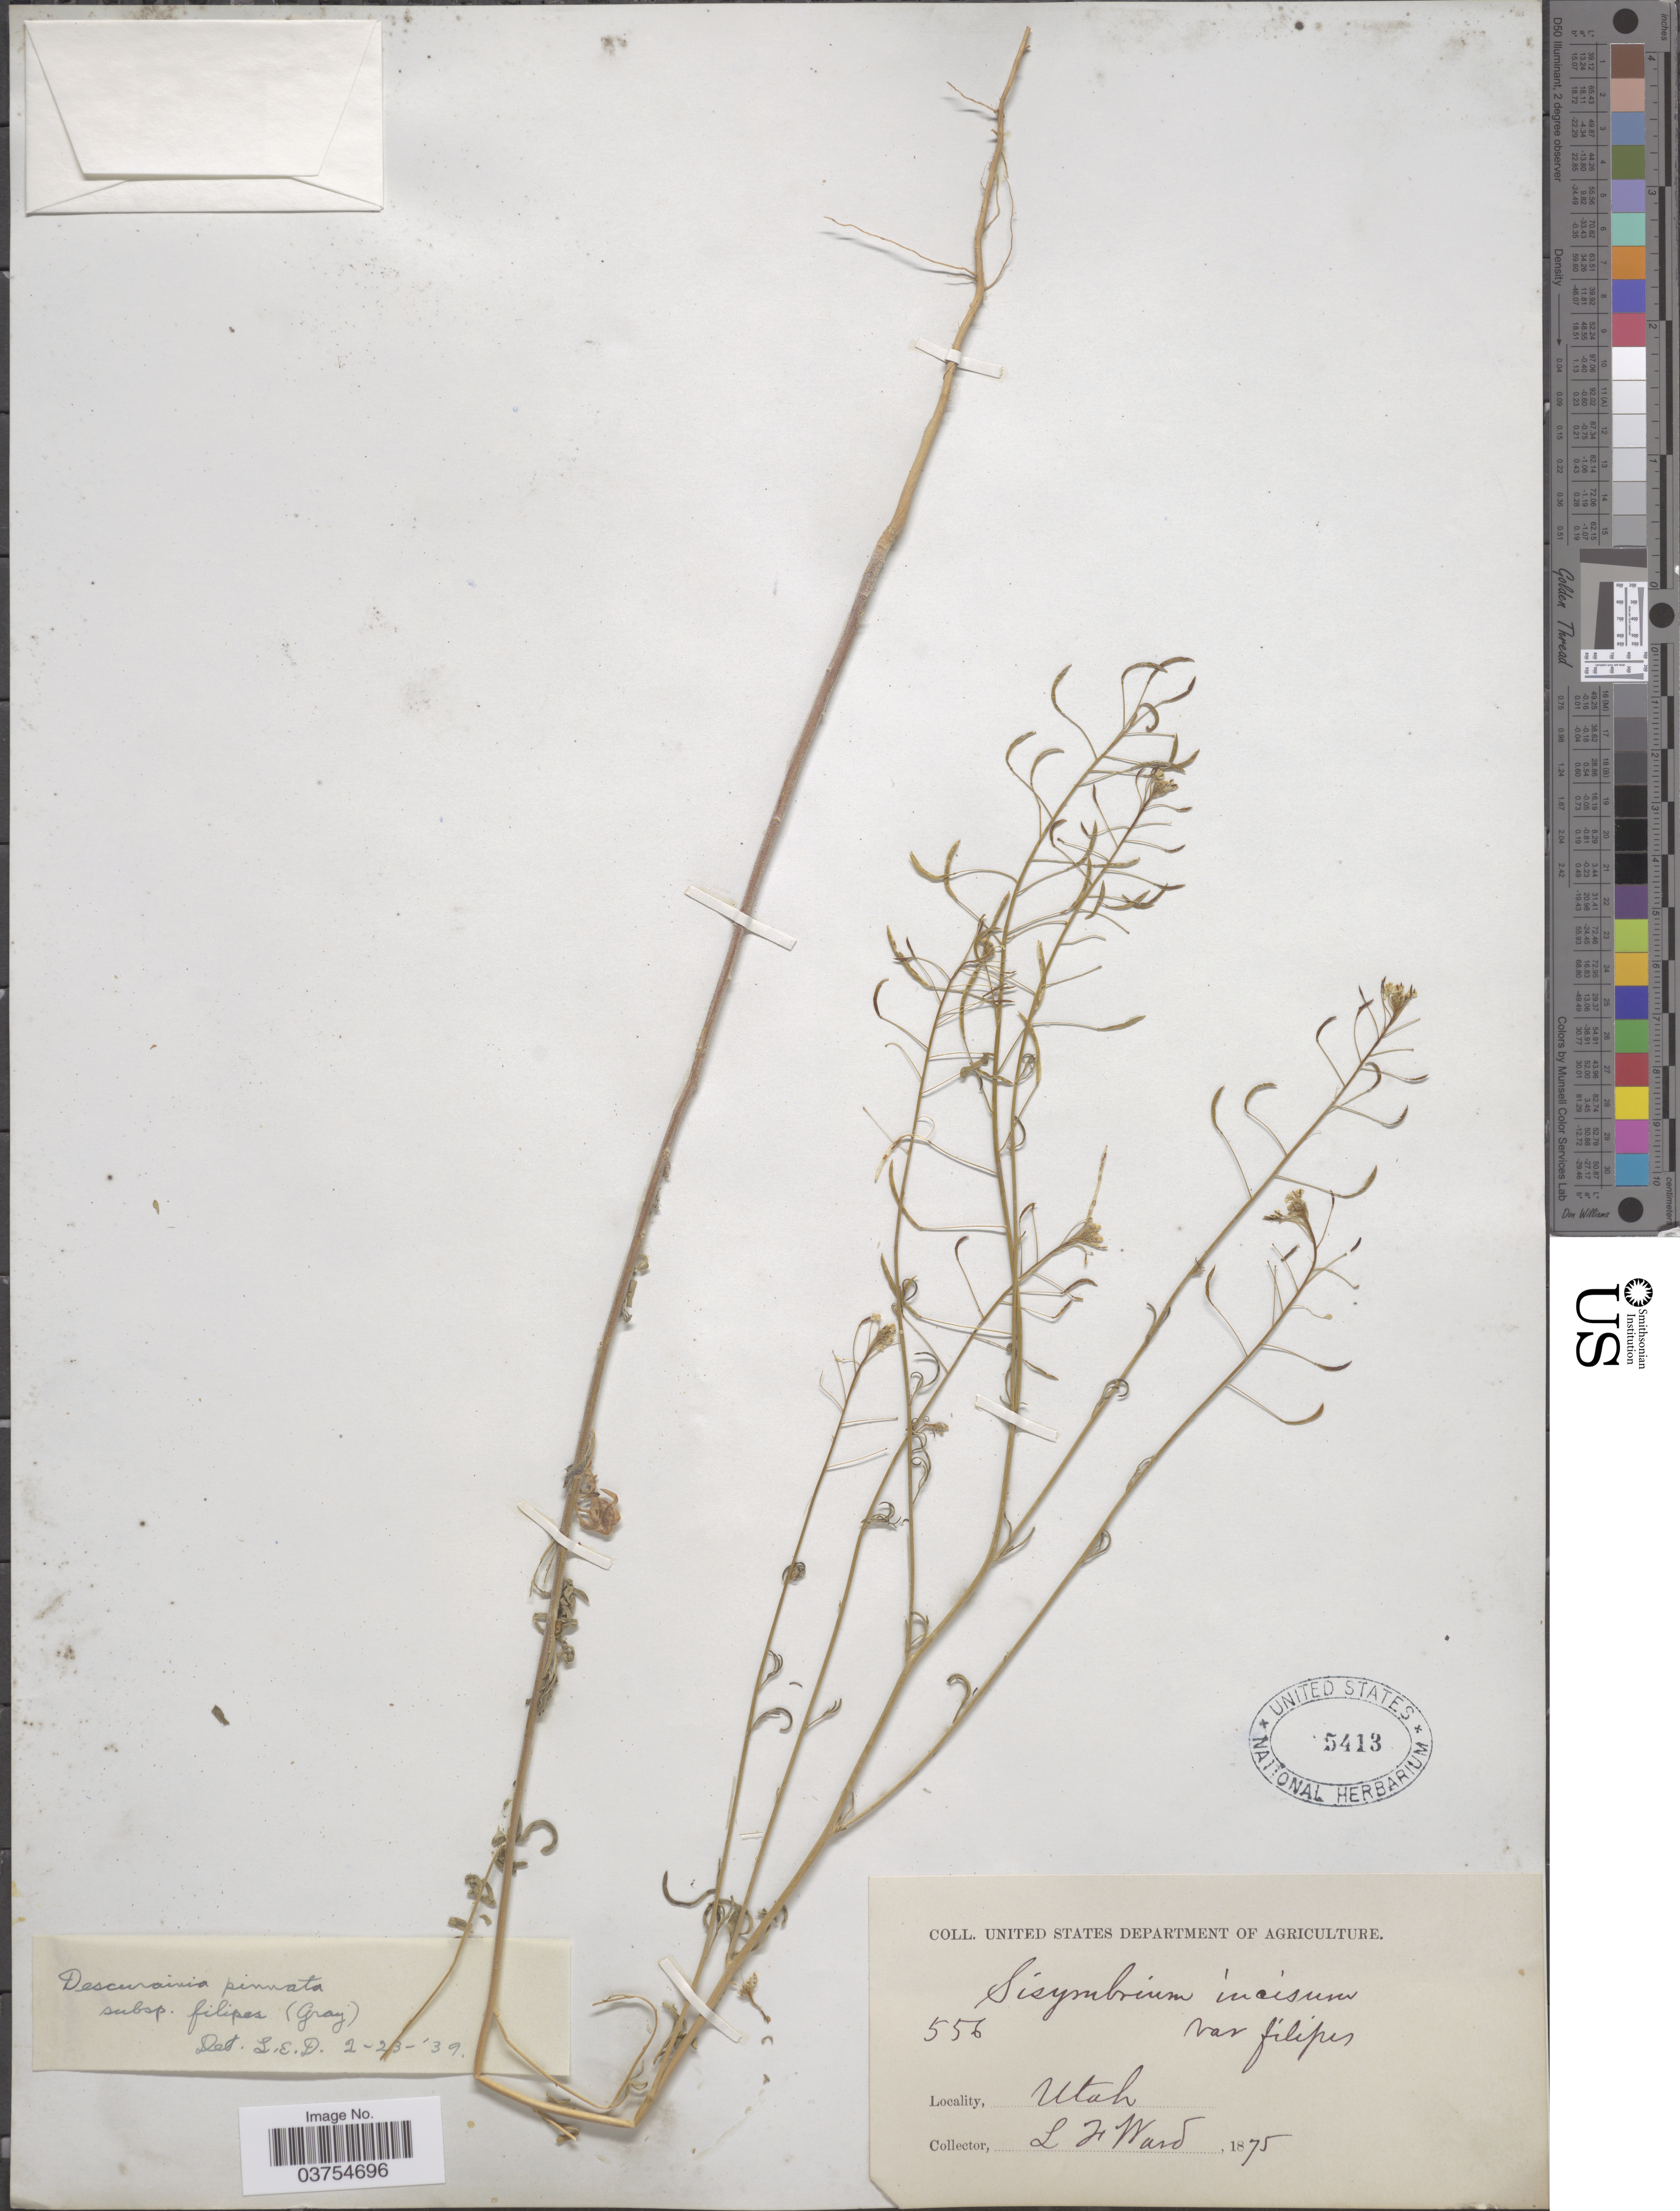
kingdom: Plantae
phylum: Tracheophyta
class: Magnoliopsida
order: Brassicales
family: Brassicaceae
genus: Descurainia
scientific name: Descurainia pinnata subsp. filipes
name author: (A. Gray) Detling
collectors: L. Ward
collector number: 556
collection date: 1875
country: United States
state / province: Utah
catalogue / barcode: US 5413